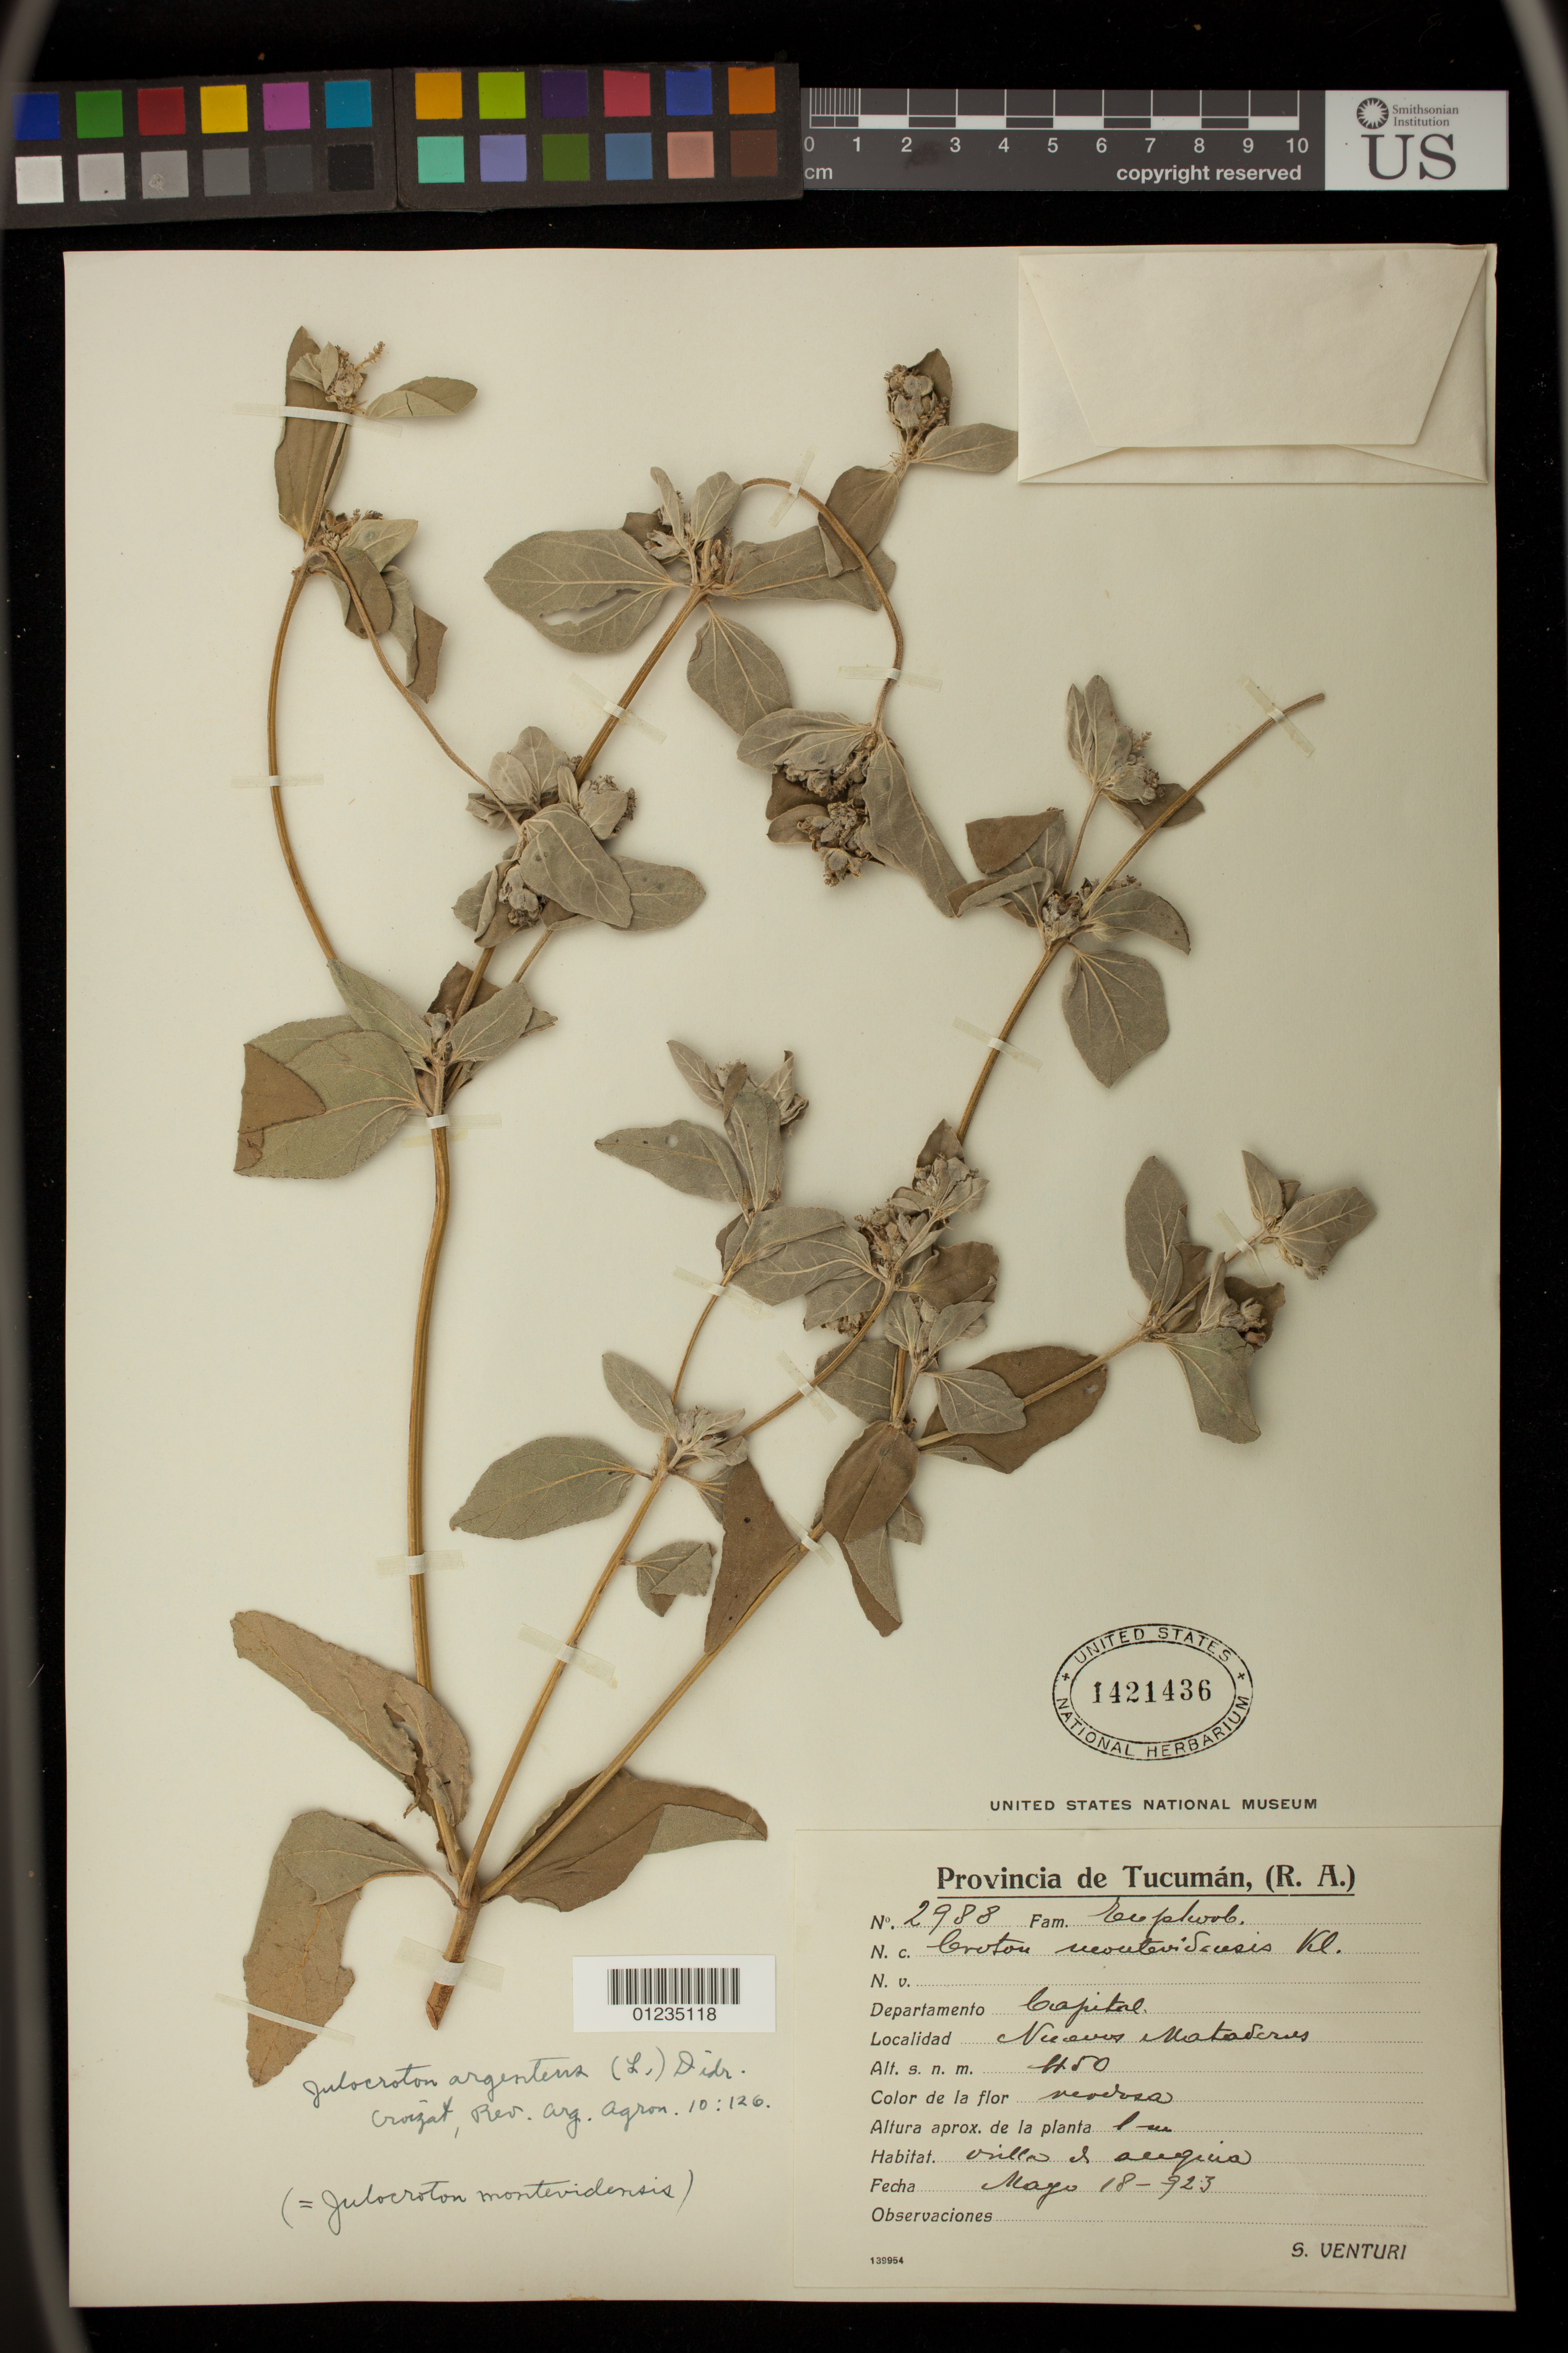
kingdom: Plantae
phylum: Tracheophyta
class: Magnoliopsida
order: Malpighiales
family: Euphorbiaceae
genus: Julocroton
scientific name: Julocroton argenteus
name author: (L.) Didr.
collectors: S. Venturi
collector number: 2988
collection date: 1923-05-18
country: Argentina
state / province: Tucuman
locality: Capital.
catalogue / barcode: US 1421436